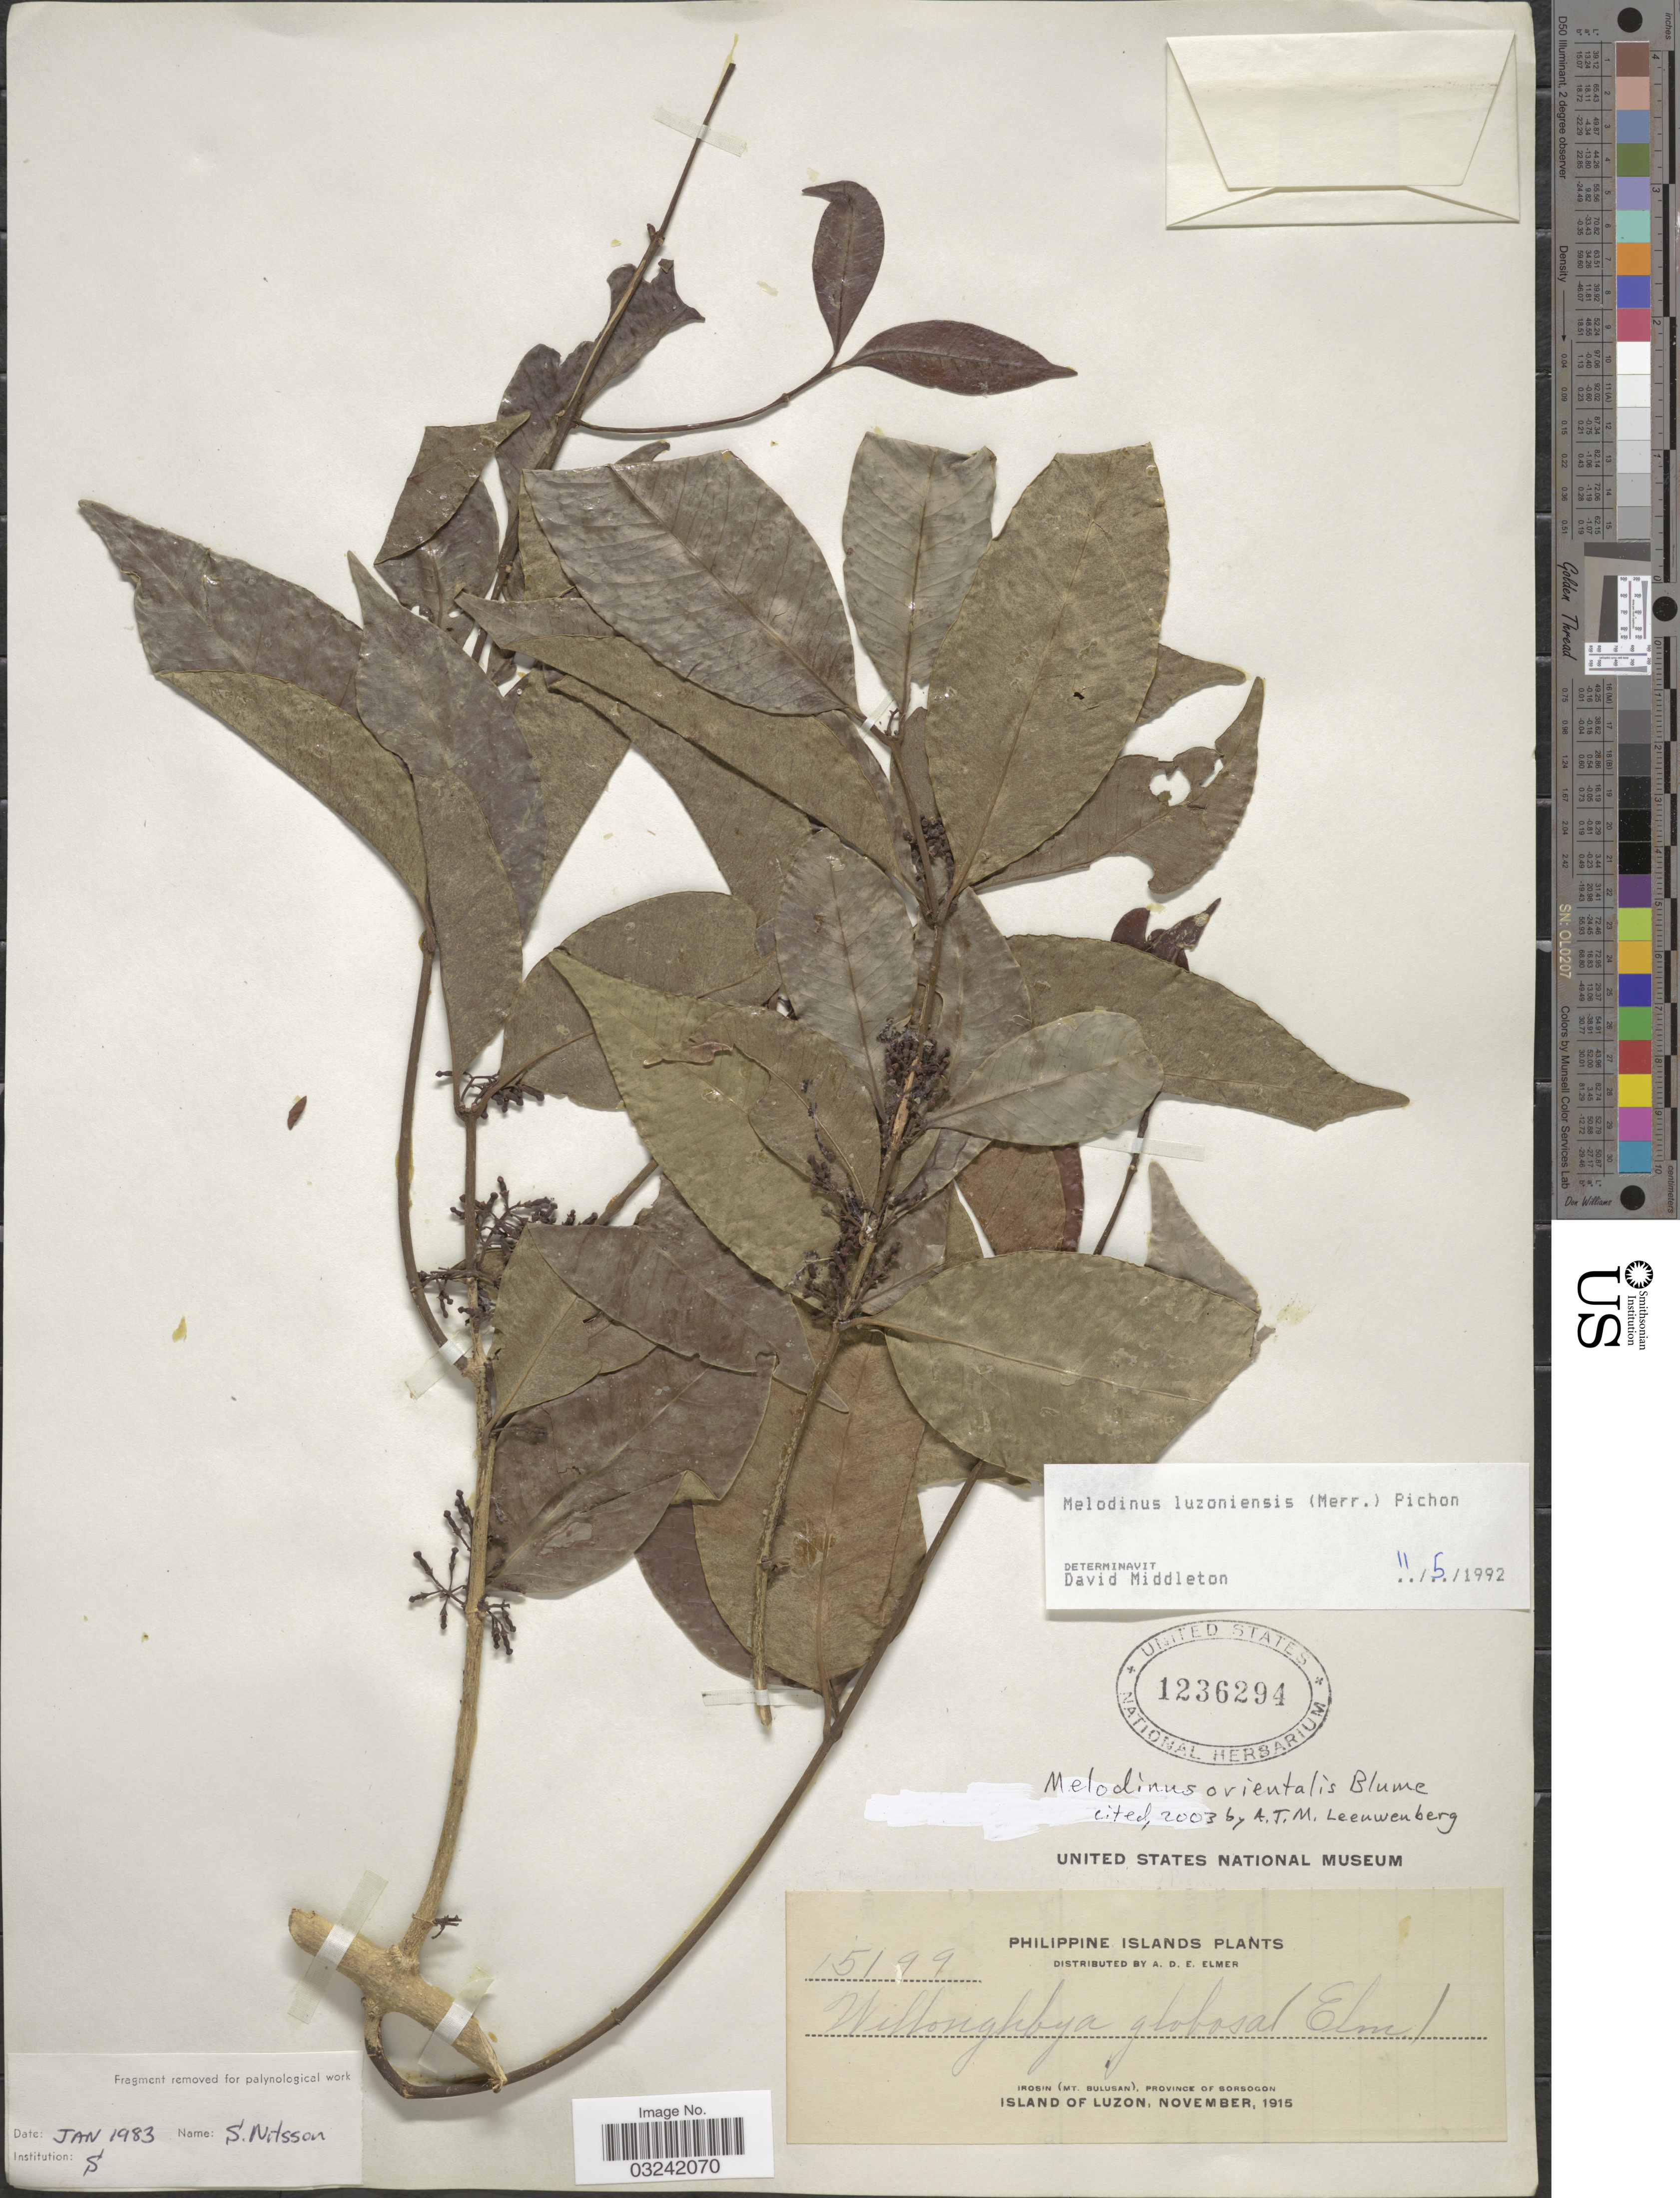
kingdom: Plantae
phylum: Tracheophyta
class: Magnoliopsida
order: Gentianales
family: Apocynaceae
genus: Melodinus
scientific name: Melodinus orientalis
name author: Blume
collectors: A. D. E. Elmer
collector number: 15199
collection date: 1915-11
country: Philippines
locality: Irosin (Mt. Bulusan), Province of Sorsogon. Island of Luzon.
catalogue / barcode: US 1236294